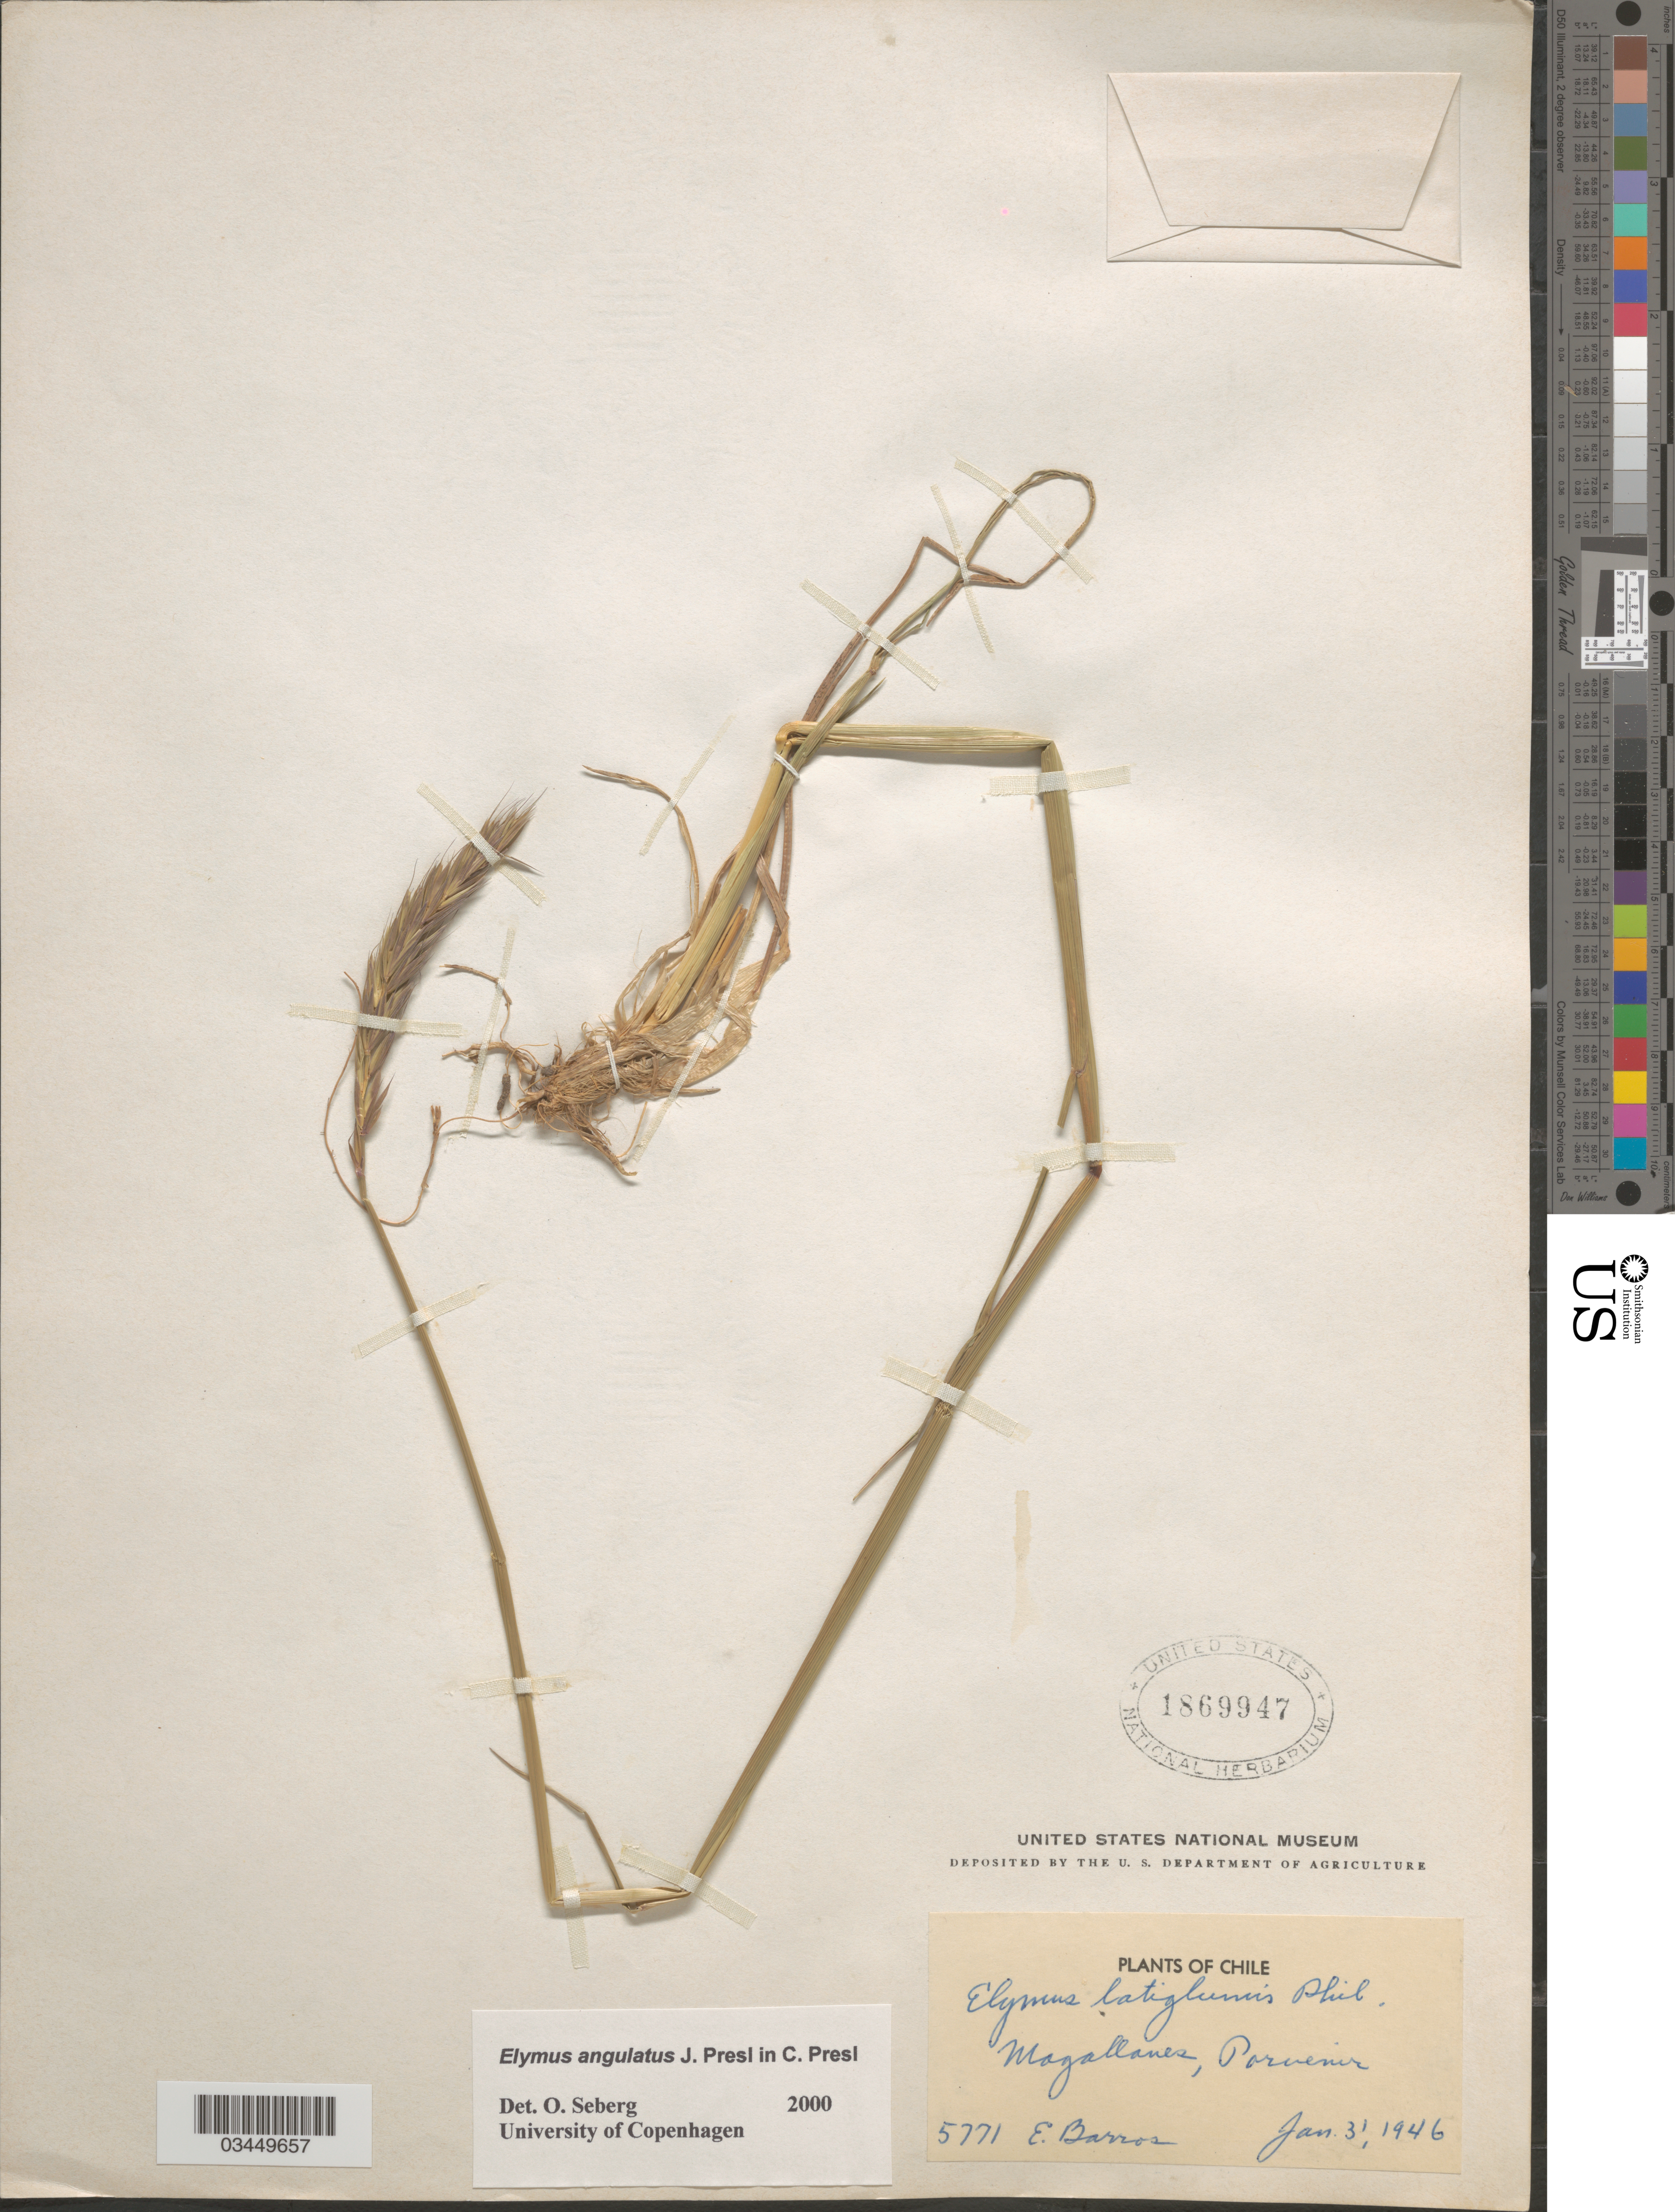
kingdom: Plantae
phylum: Tracheophyta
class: Liliopsida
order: Poales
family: Poaceae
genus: Elymus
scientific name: Elymus angulatus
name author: J. Presl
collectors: E. Barros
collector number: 5771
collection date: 1946-01-31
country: Chile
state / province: Magallanes y de la Antártica Chilena (XII)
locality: Magallanes, Porvenir.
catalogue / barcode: US 1869947